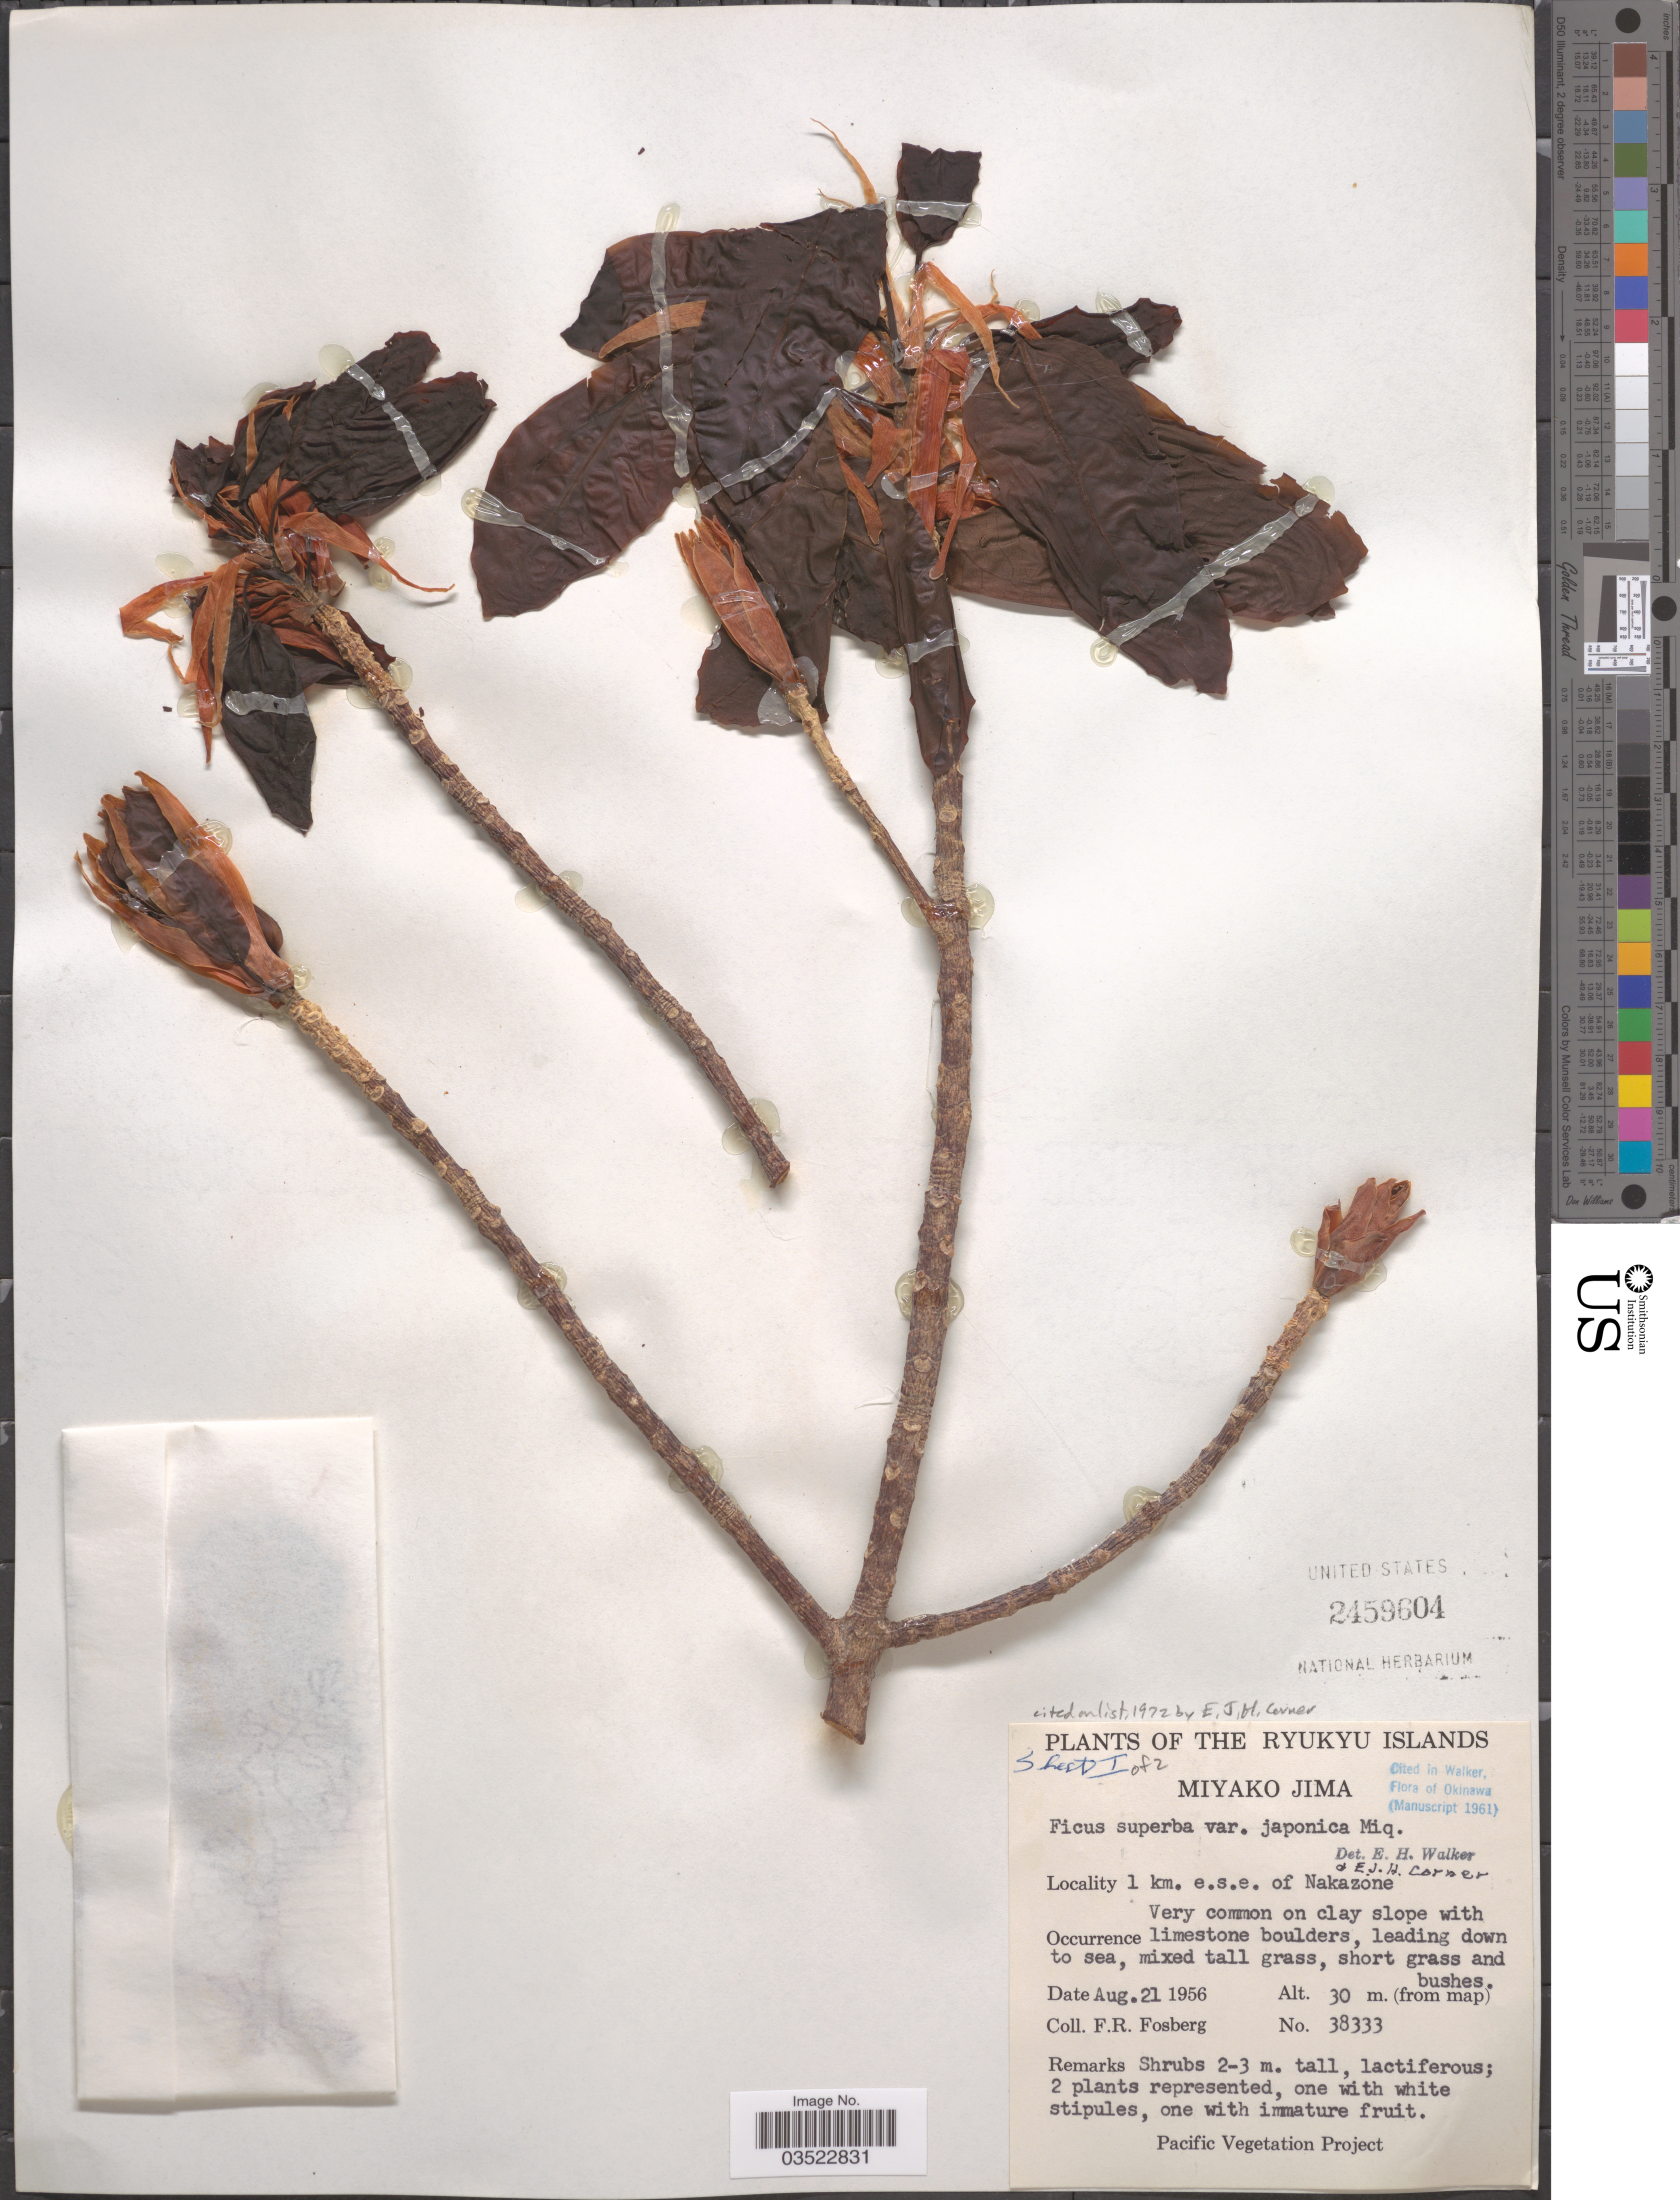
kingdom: Plantae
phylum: Tracheophyta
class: Magnoliopsida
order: Rosales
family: Moraceae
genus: Ficus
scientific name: Ficus superba var. japonica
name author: Miq.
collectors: F. R. Fosberg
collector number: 38333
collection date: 1956-08-21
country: Japan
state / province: Okinawa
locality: Ryukyu Islands. Miyako Jima. 1 km. e.s.e. of Nakazone.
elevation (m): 30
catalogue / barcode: US 2459604